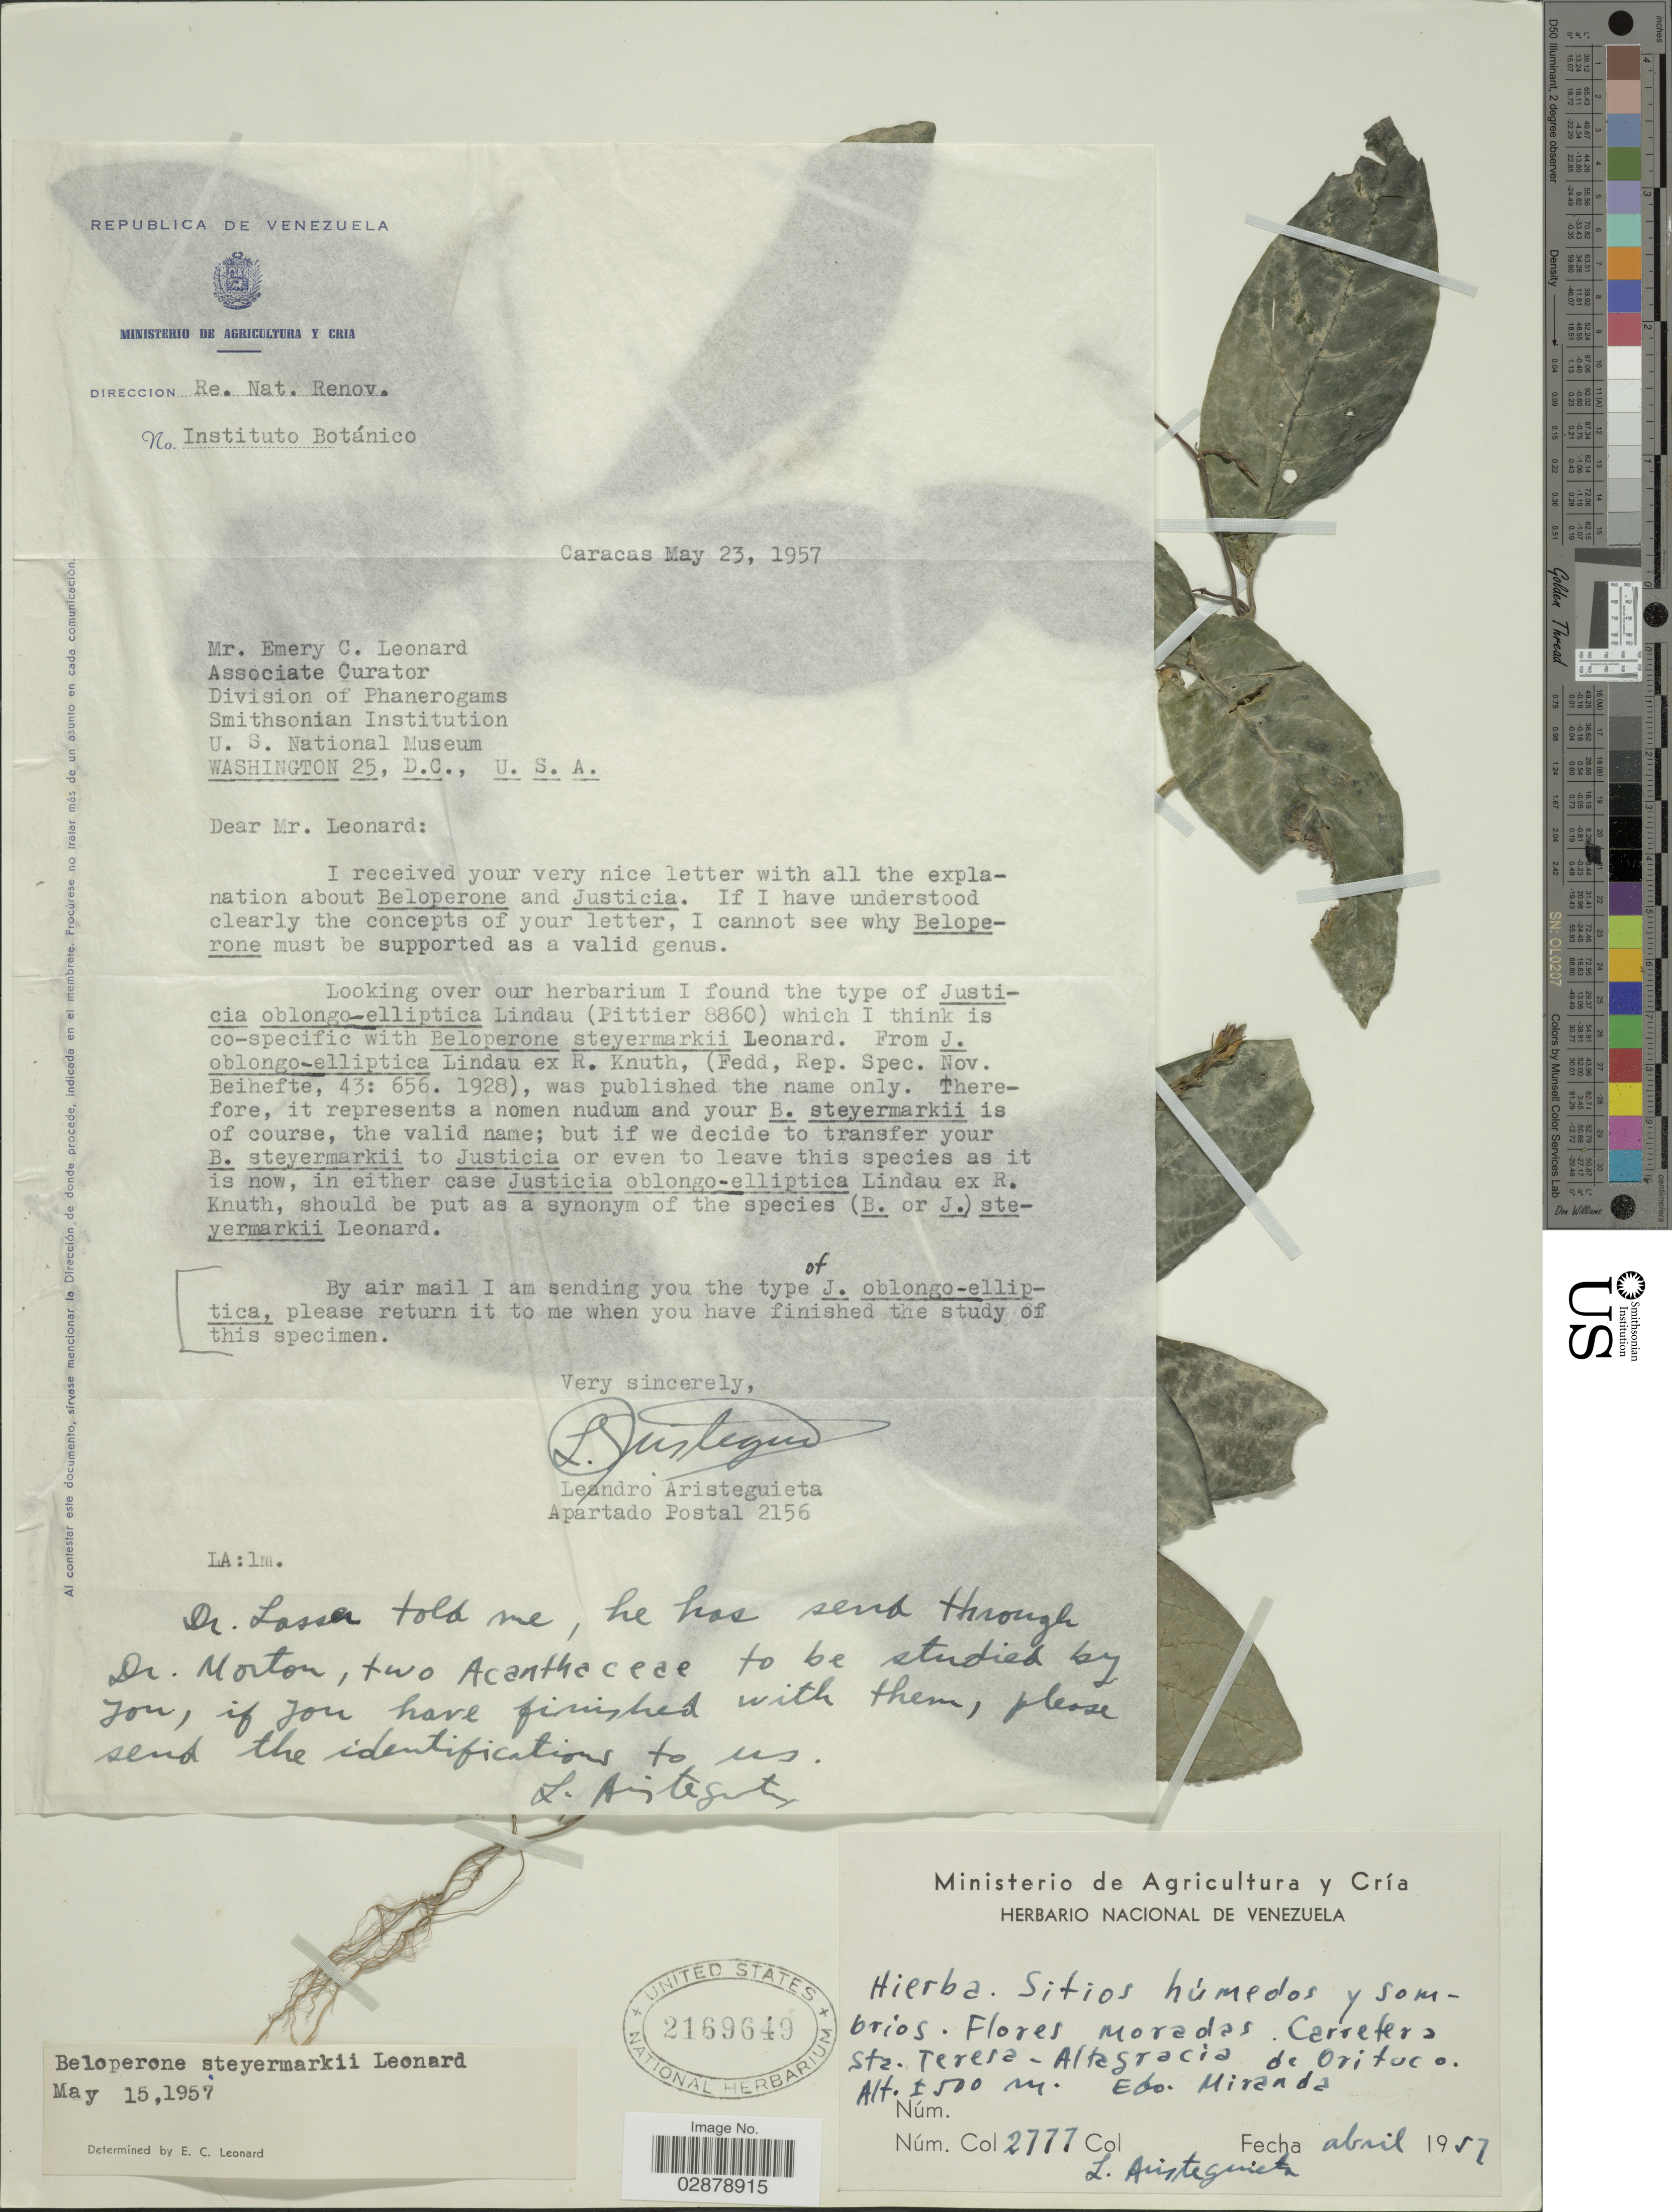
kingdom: Plantae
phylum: Tracheophyta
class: Magnoliopsida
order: Lamiales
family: Acanthaceae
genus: Justicia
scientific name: Justicia effusa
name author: D.N. Gibson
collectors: L. Aristeguieta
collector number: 2777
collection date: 1957-04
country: Venezuela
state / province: Miranda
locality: Flores Moradas. Carretera Sta. Teresa-Altagracia de Orituco.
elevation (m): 500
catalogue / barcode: US 2169649